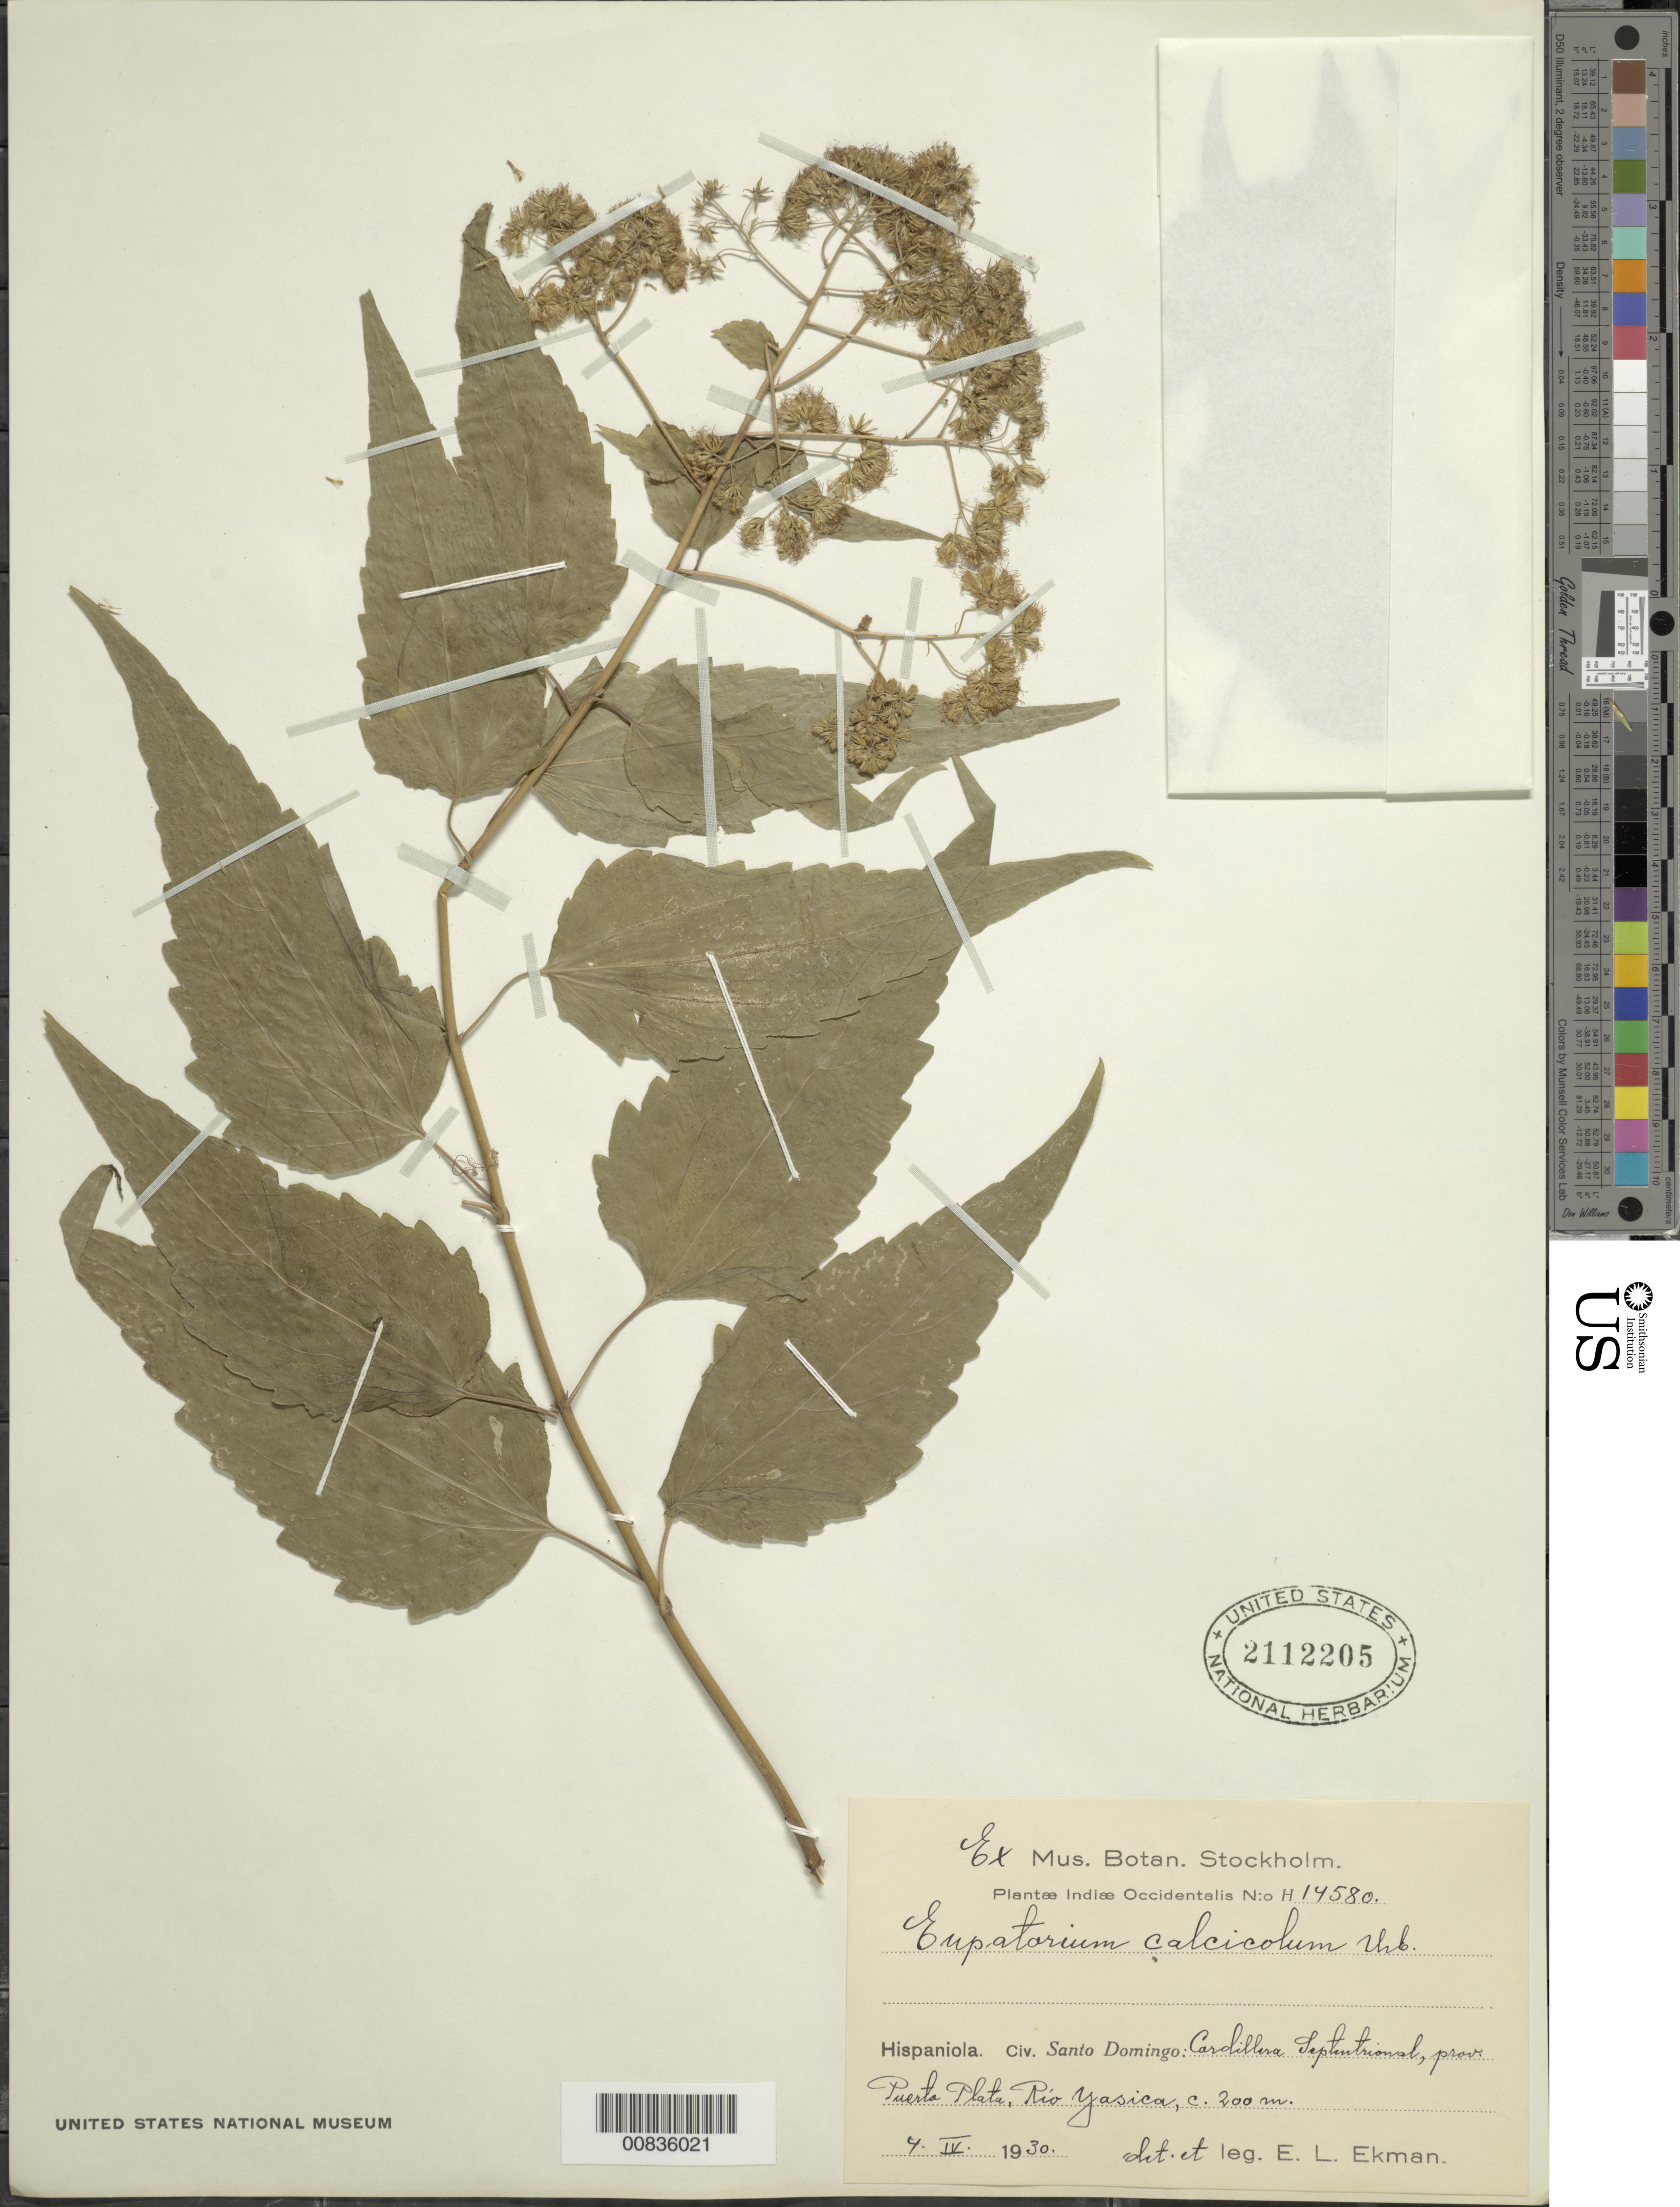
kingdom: Plantae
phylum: Tracheophyta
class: Magnoliopsida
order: Asterales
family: Asteraceae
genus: Koanophyllon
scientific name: Koanophyllon calcicola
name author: (Urb.) R.M. King & H. Rob.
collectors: E. L. Ekman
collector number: H 14580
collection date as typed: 04 Apr 1930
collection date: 1930-04-04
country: Dominican Republic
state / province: Puerto Plata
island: Hispaniola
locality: Cordillera Septentrional, Río Yasica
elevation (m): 200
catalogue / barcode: US 2112205